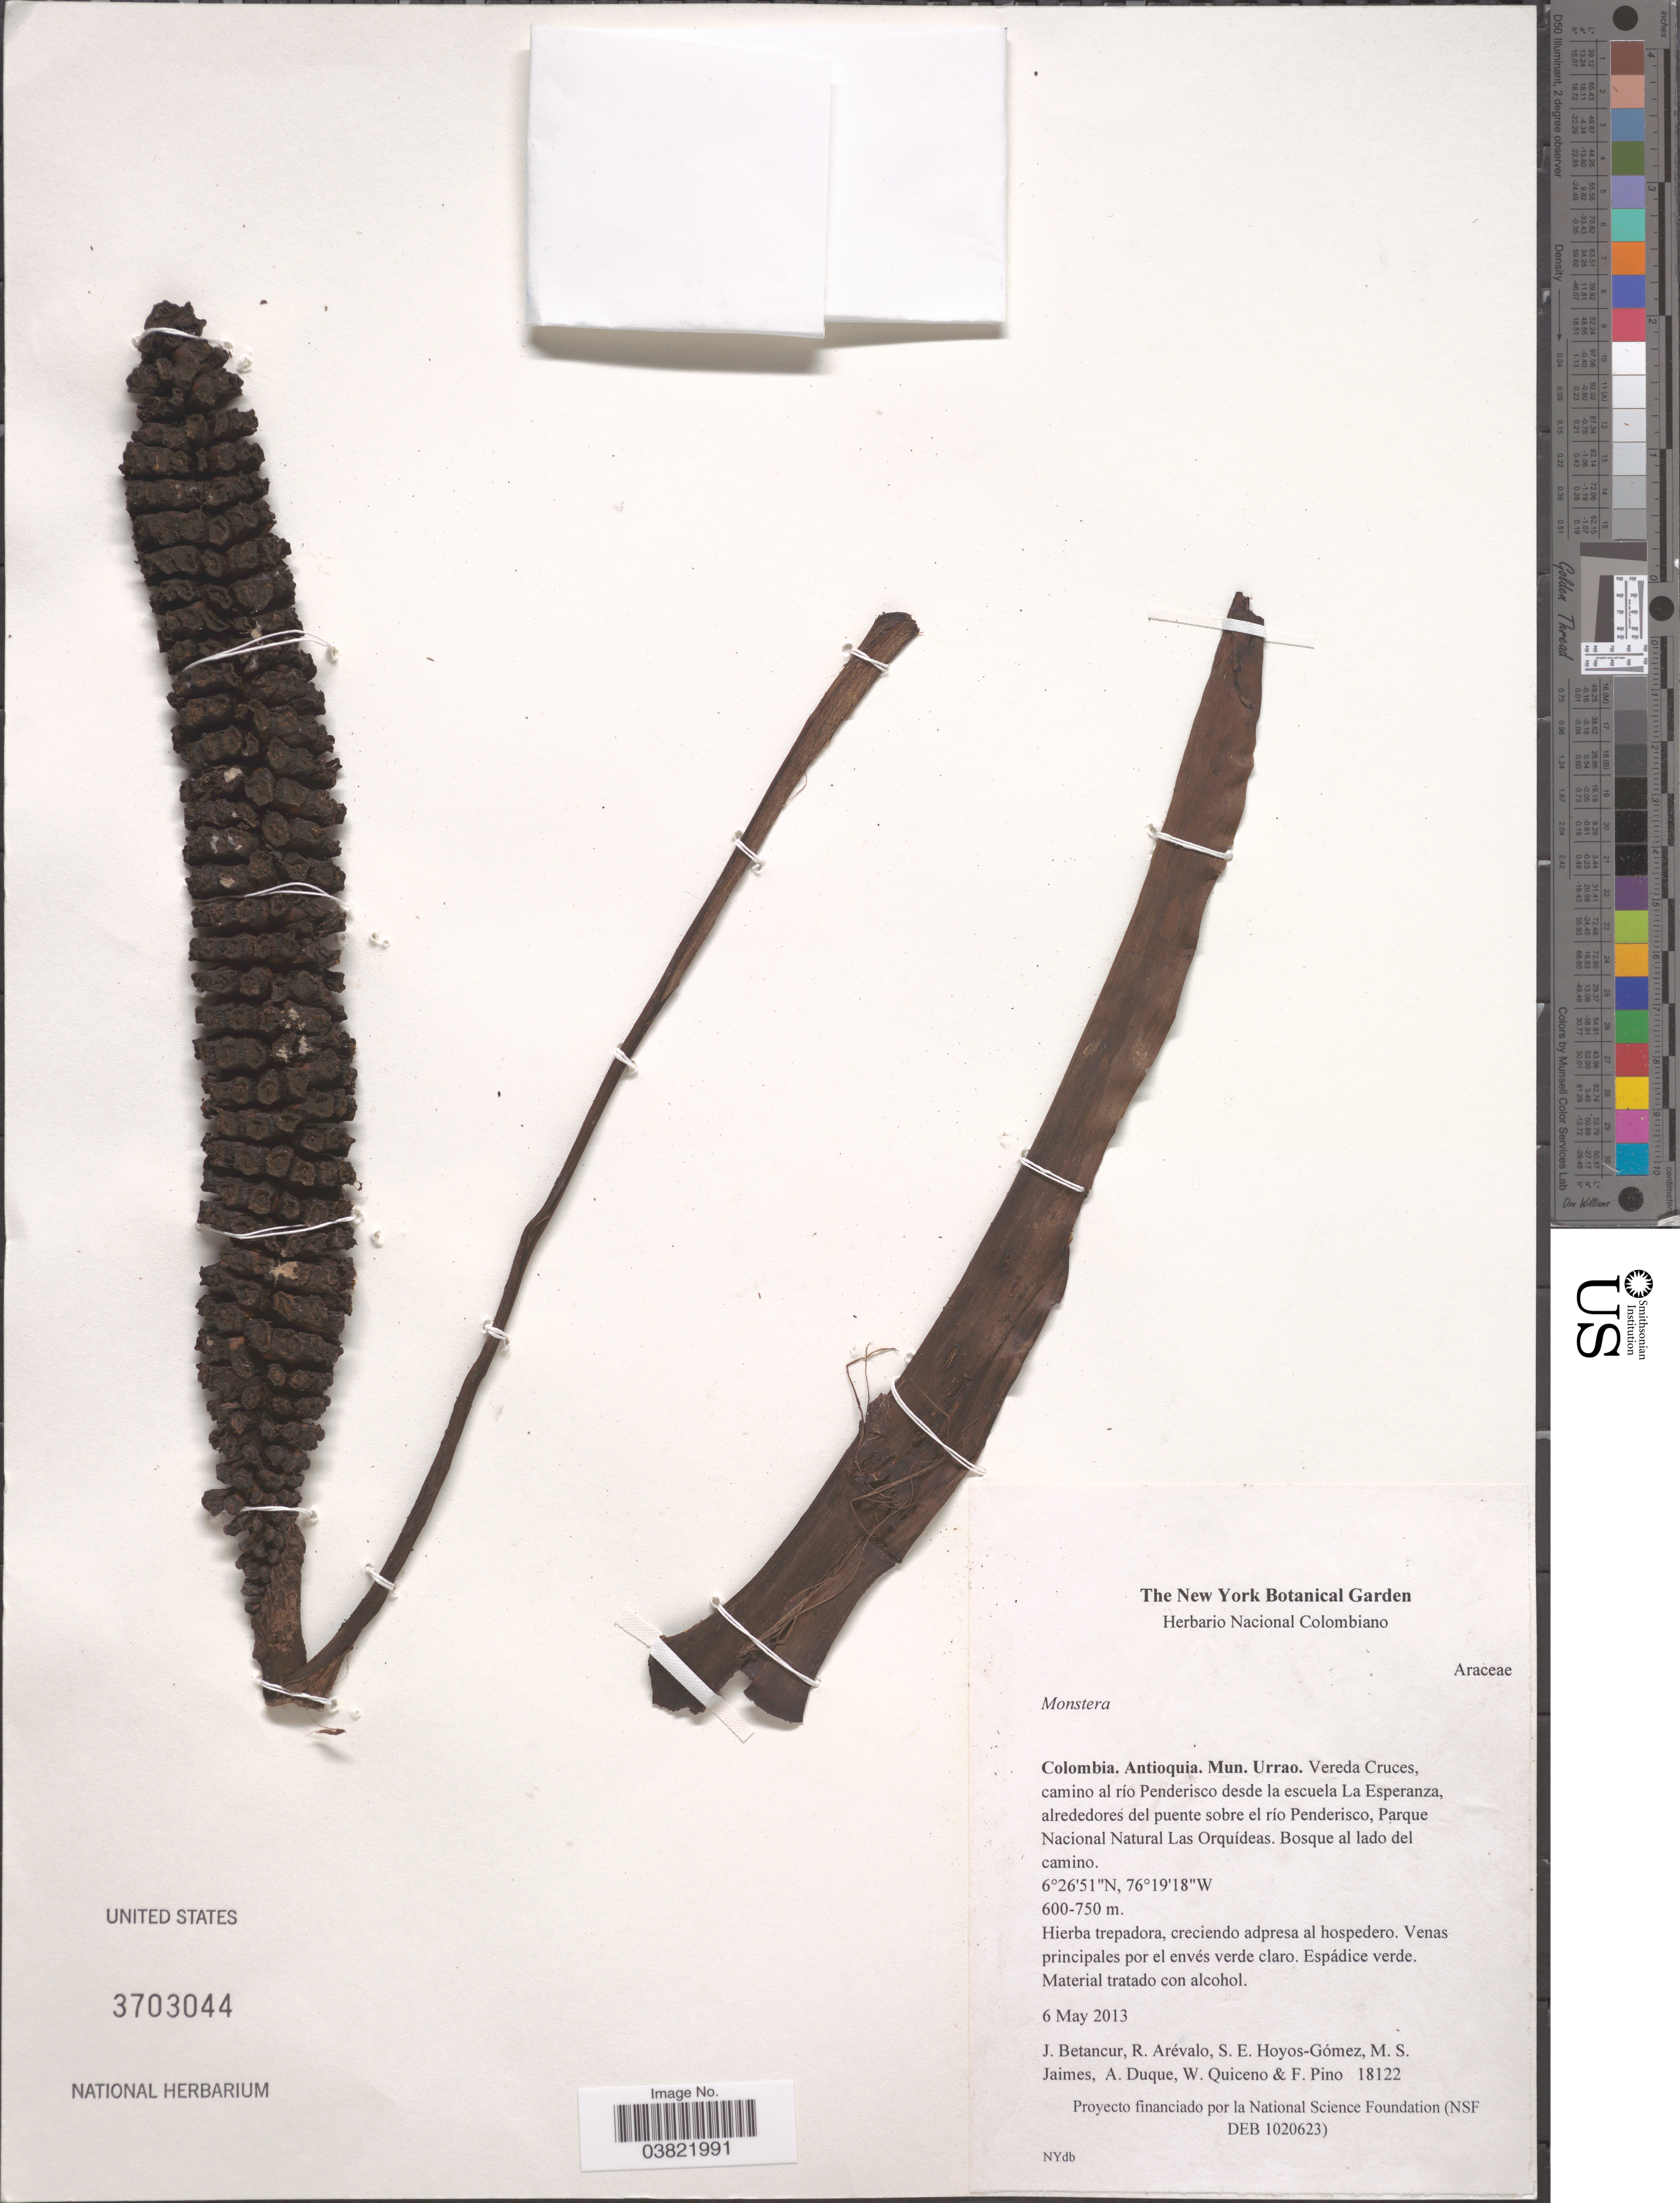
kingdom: Plantae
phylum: Tracheophyta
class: Liliopsida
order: Alismatales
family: Araceae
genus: Monstera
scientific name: Monstera sp.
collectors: J. Betancur, R. Arevalo, S. Hoyos-Gomez, M. Jaimes & et al.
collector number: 18122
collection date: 2013-05-06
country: Colombia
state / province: Antioquia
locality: Mun. Urrao. Vereda Cruces, camino al río Penderisco desde la escuela La Esperanza, alrededores del puente sobre el río Penderisco, Parque Nacional Natural Las Orquídeas.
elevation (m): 600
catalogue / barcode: US 3703044